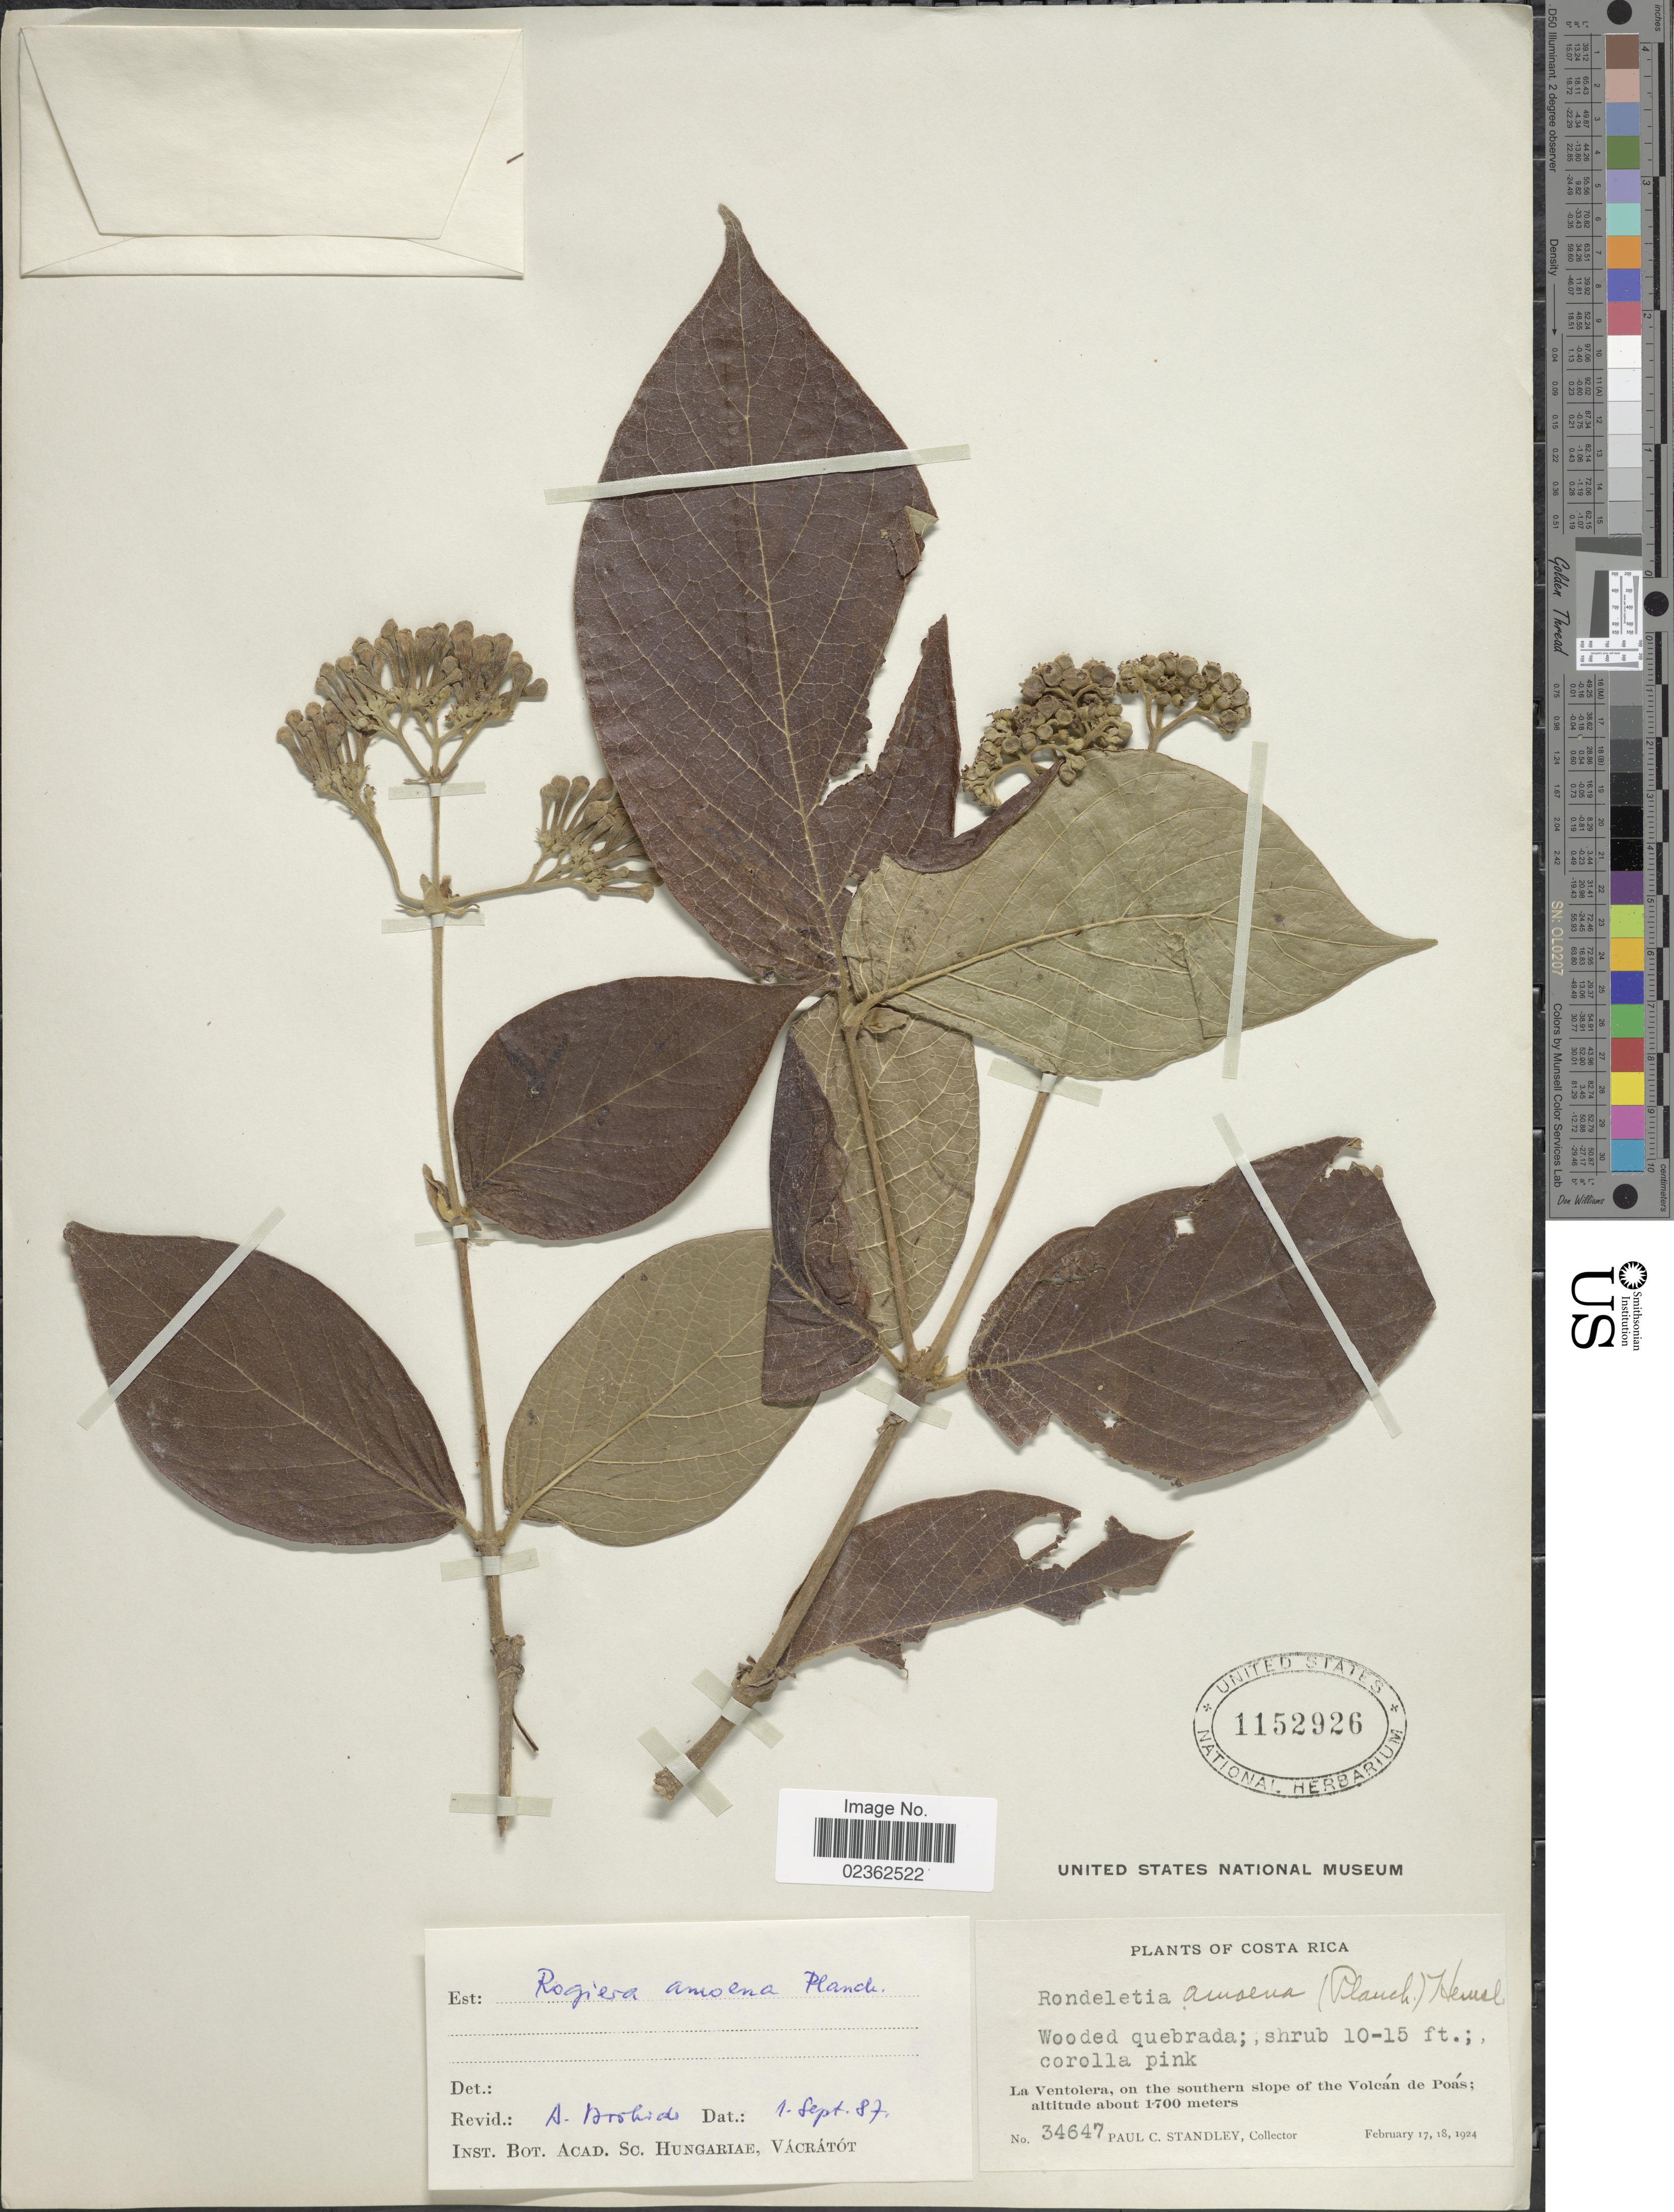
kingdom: Plantae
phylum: Tracheophyta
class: Magnoliopsida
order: Gentianales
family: Rubiaceae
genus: Rogiera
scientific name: Rogiera amoena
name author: Planch.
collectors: P. C. Standley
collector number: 34647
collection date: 1924-02-17/1924-02-18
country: Costa Rica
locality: Wooded quebrada, La Ventolera, on the southern slope of the Volcan de Poas.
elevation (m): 1700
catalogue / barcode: US 1152926